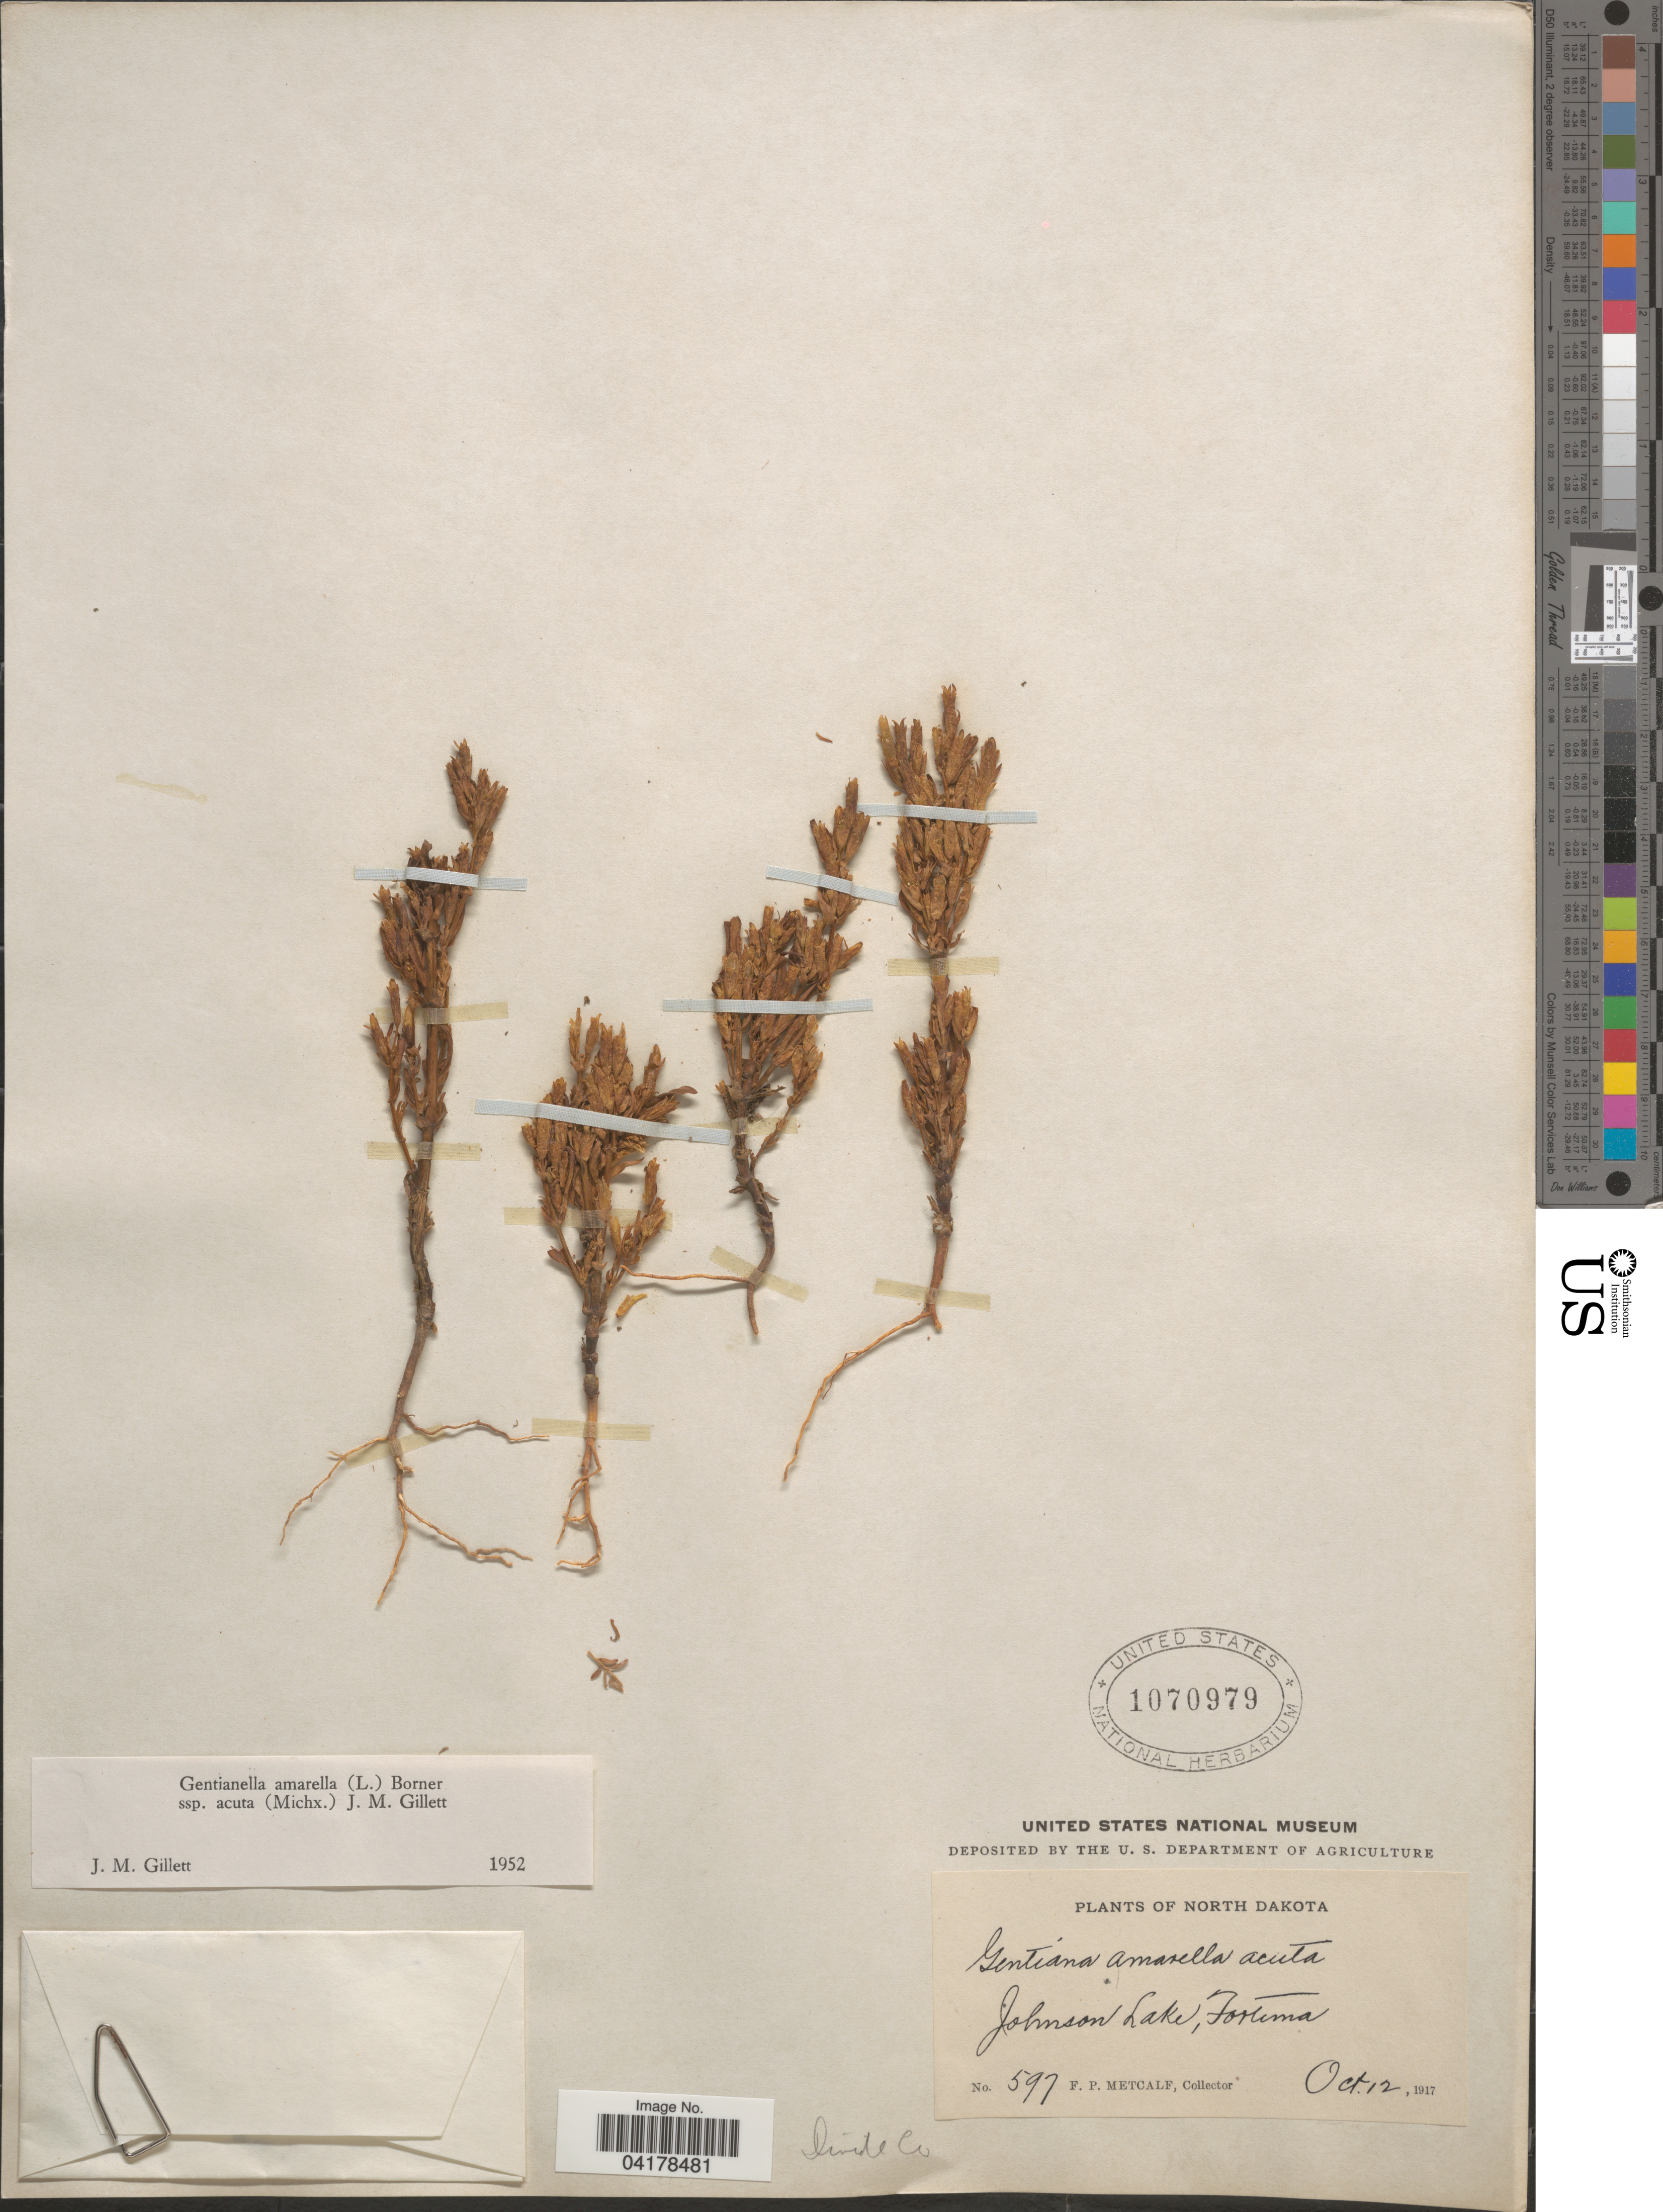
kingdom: Plantae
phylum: Tracheophyta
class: Magnoliopsida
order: Gentianales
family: Gentianaceae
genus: Gentianella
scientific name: Gentianella amarella subsp. acuta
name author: (Michx.) J.M. Gillett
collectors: F. Metcalf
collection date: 1917-10-12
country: United States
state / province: North Dakota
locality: Johnson Lake, Fortuna, Divide Co.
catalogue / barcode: US 1070979